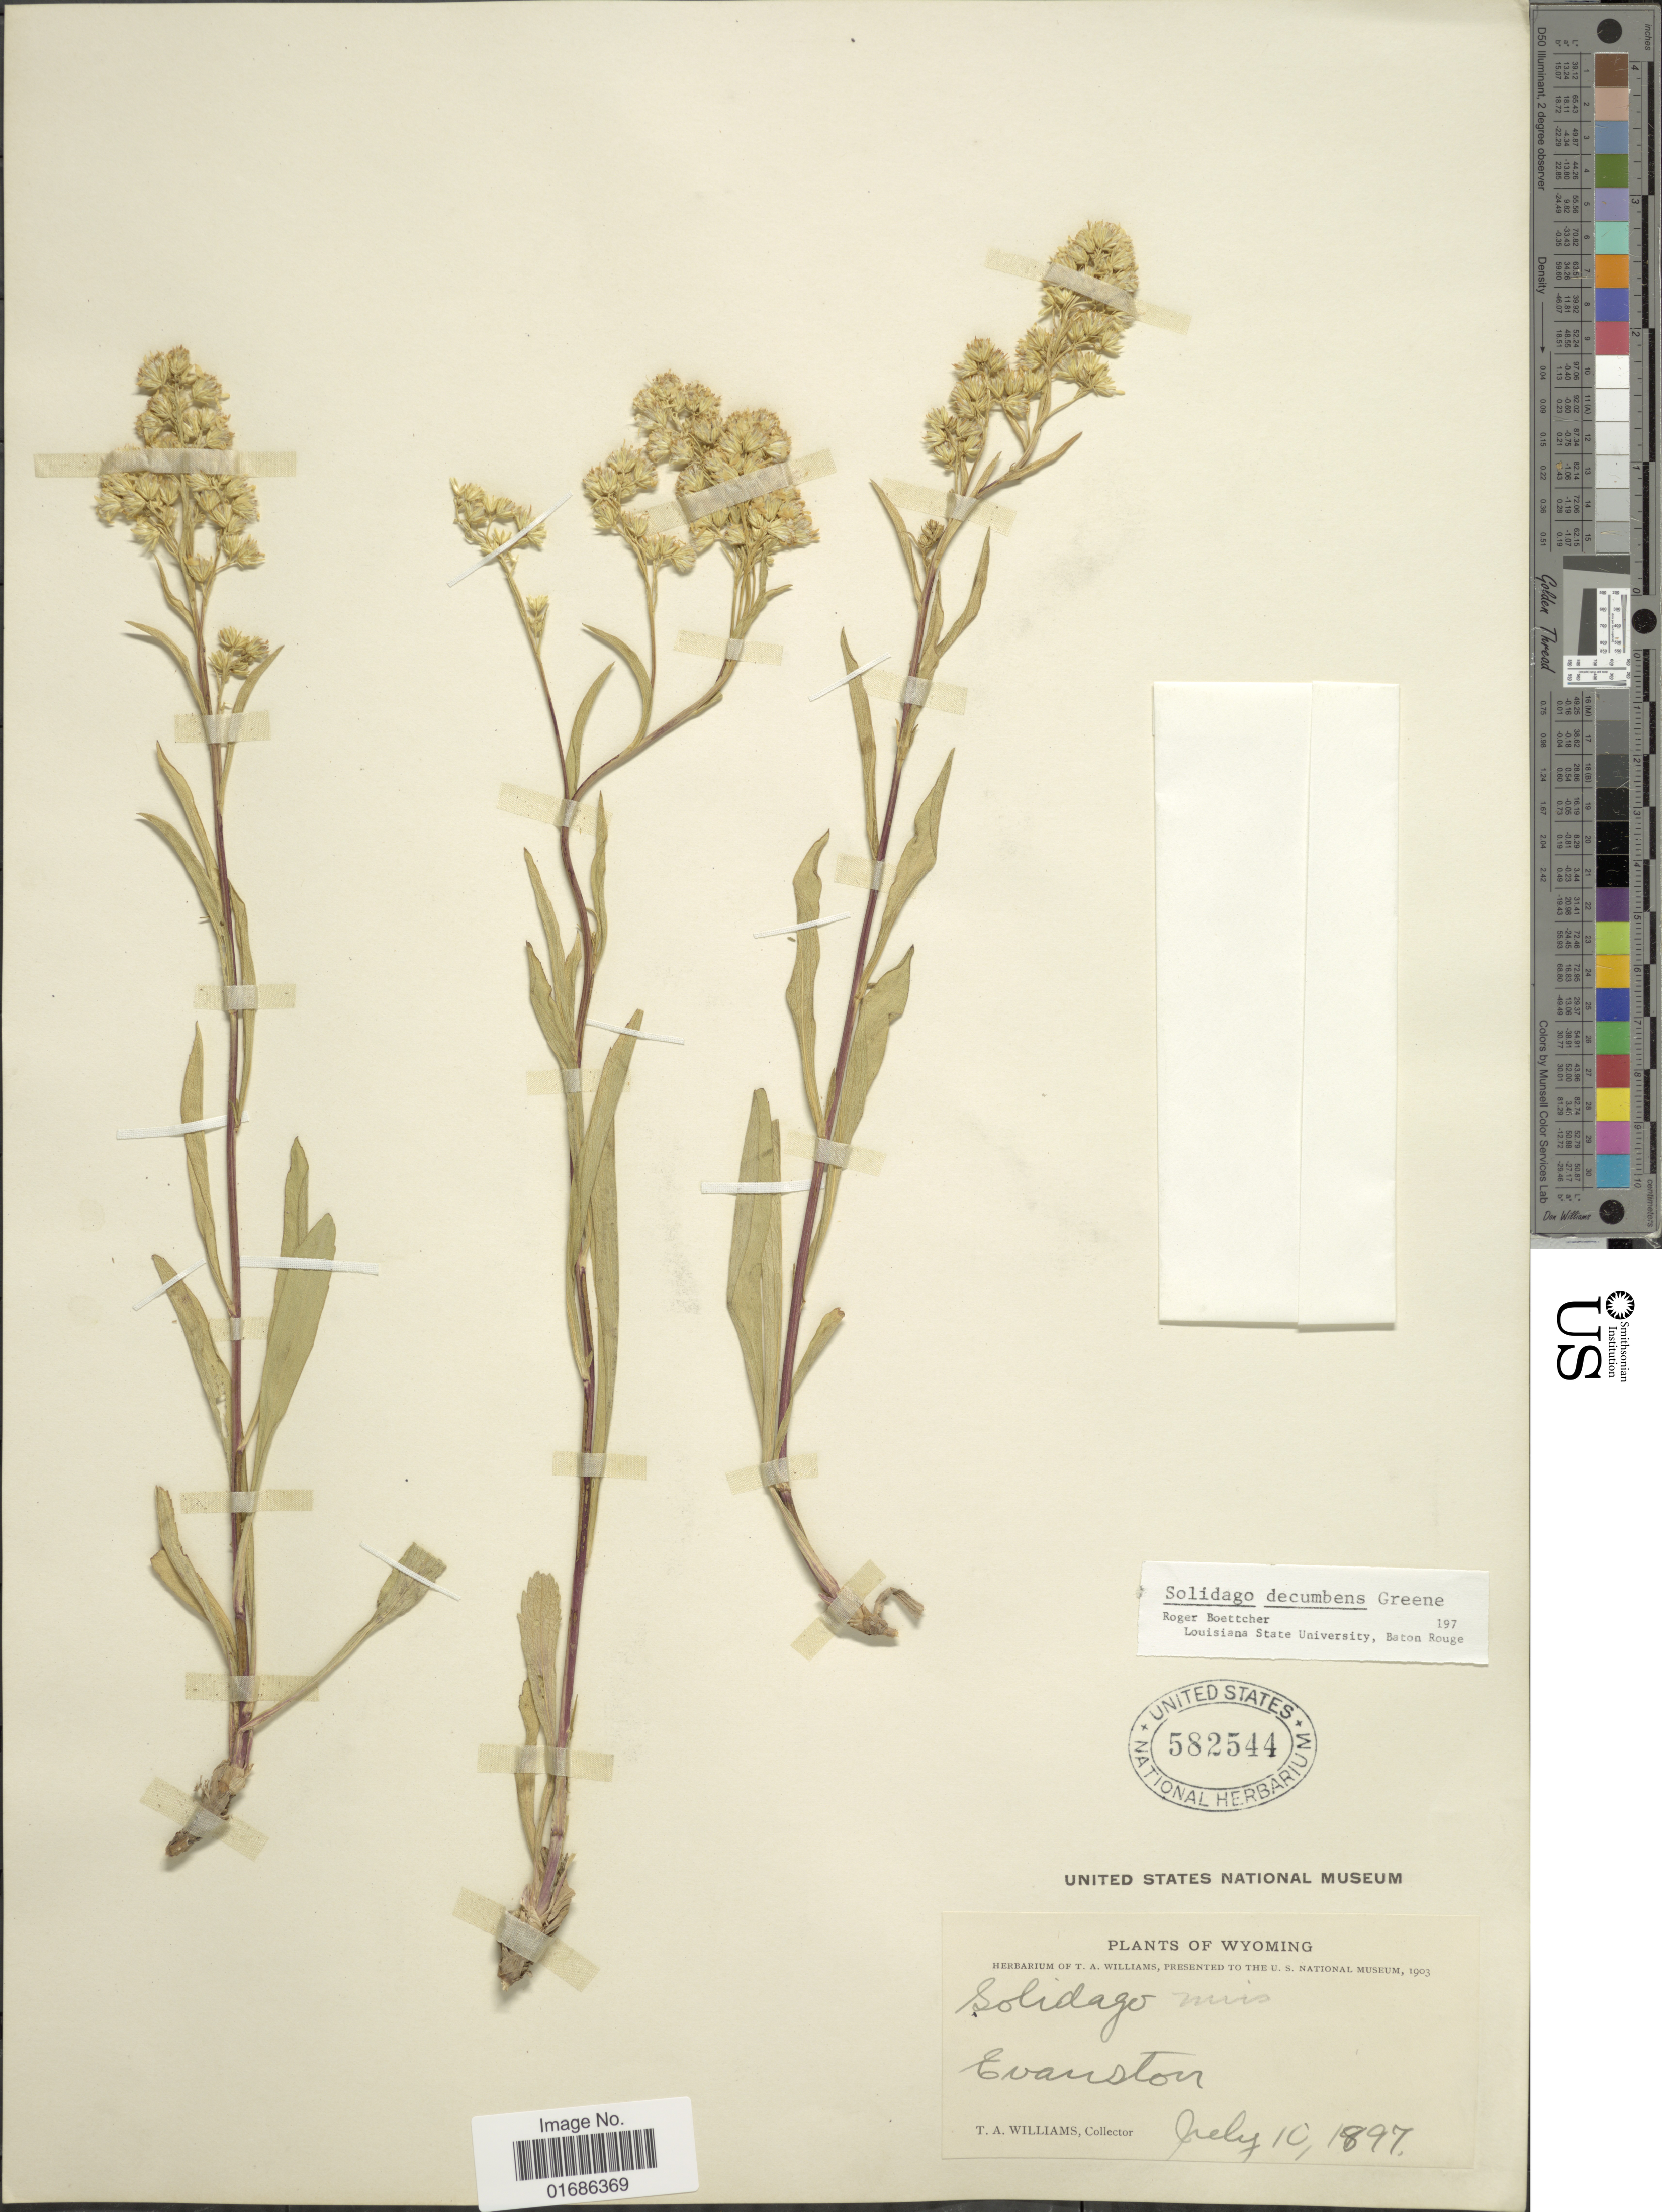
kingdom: Plantae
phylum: Tracheophyta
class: Magnoliopsida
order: Asterales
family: Asteraceae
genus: Solidago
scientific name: Solidago decumbens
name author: Greene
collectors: T. A. Williams (herbarium)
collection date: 1897-07-10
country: United States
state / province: Wyoming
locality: Evanston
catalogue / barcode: US 582544